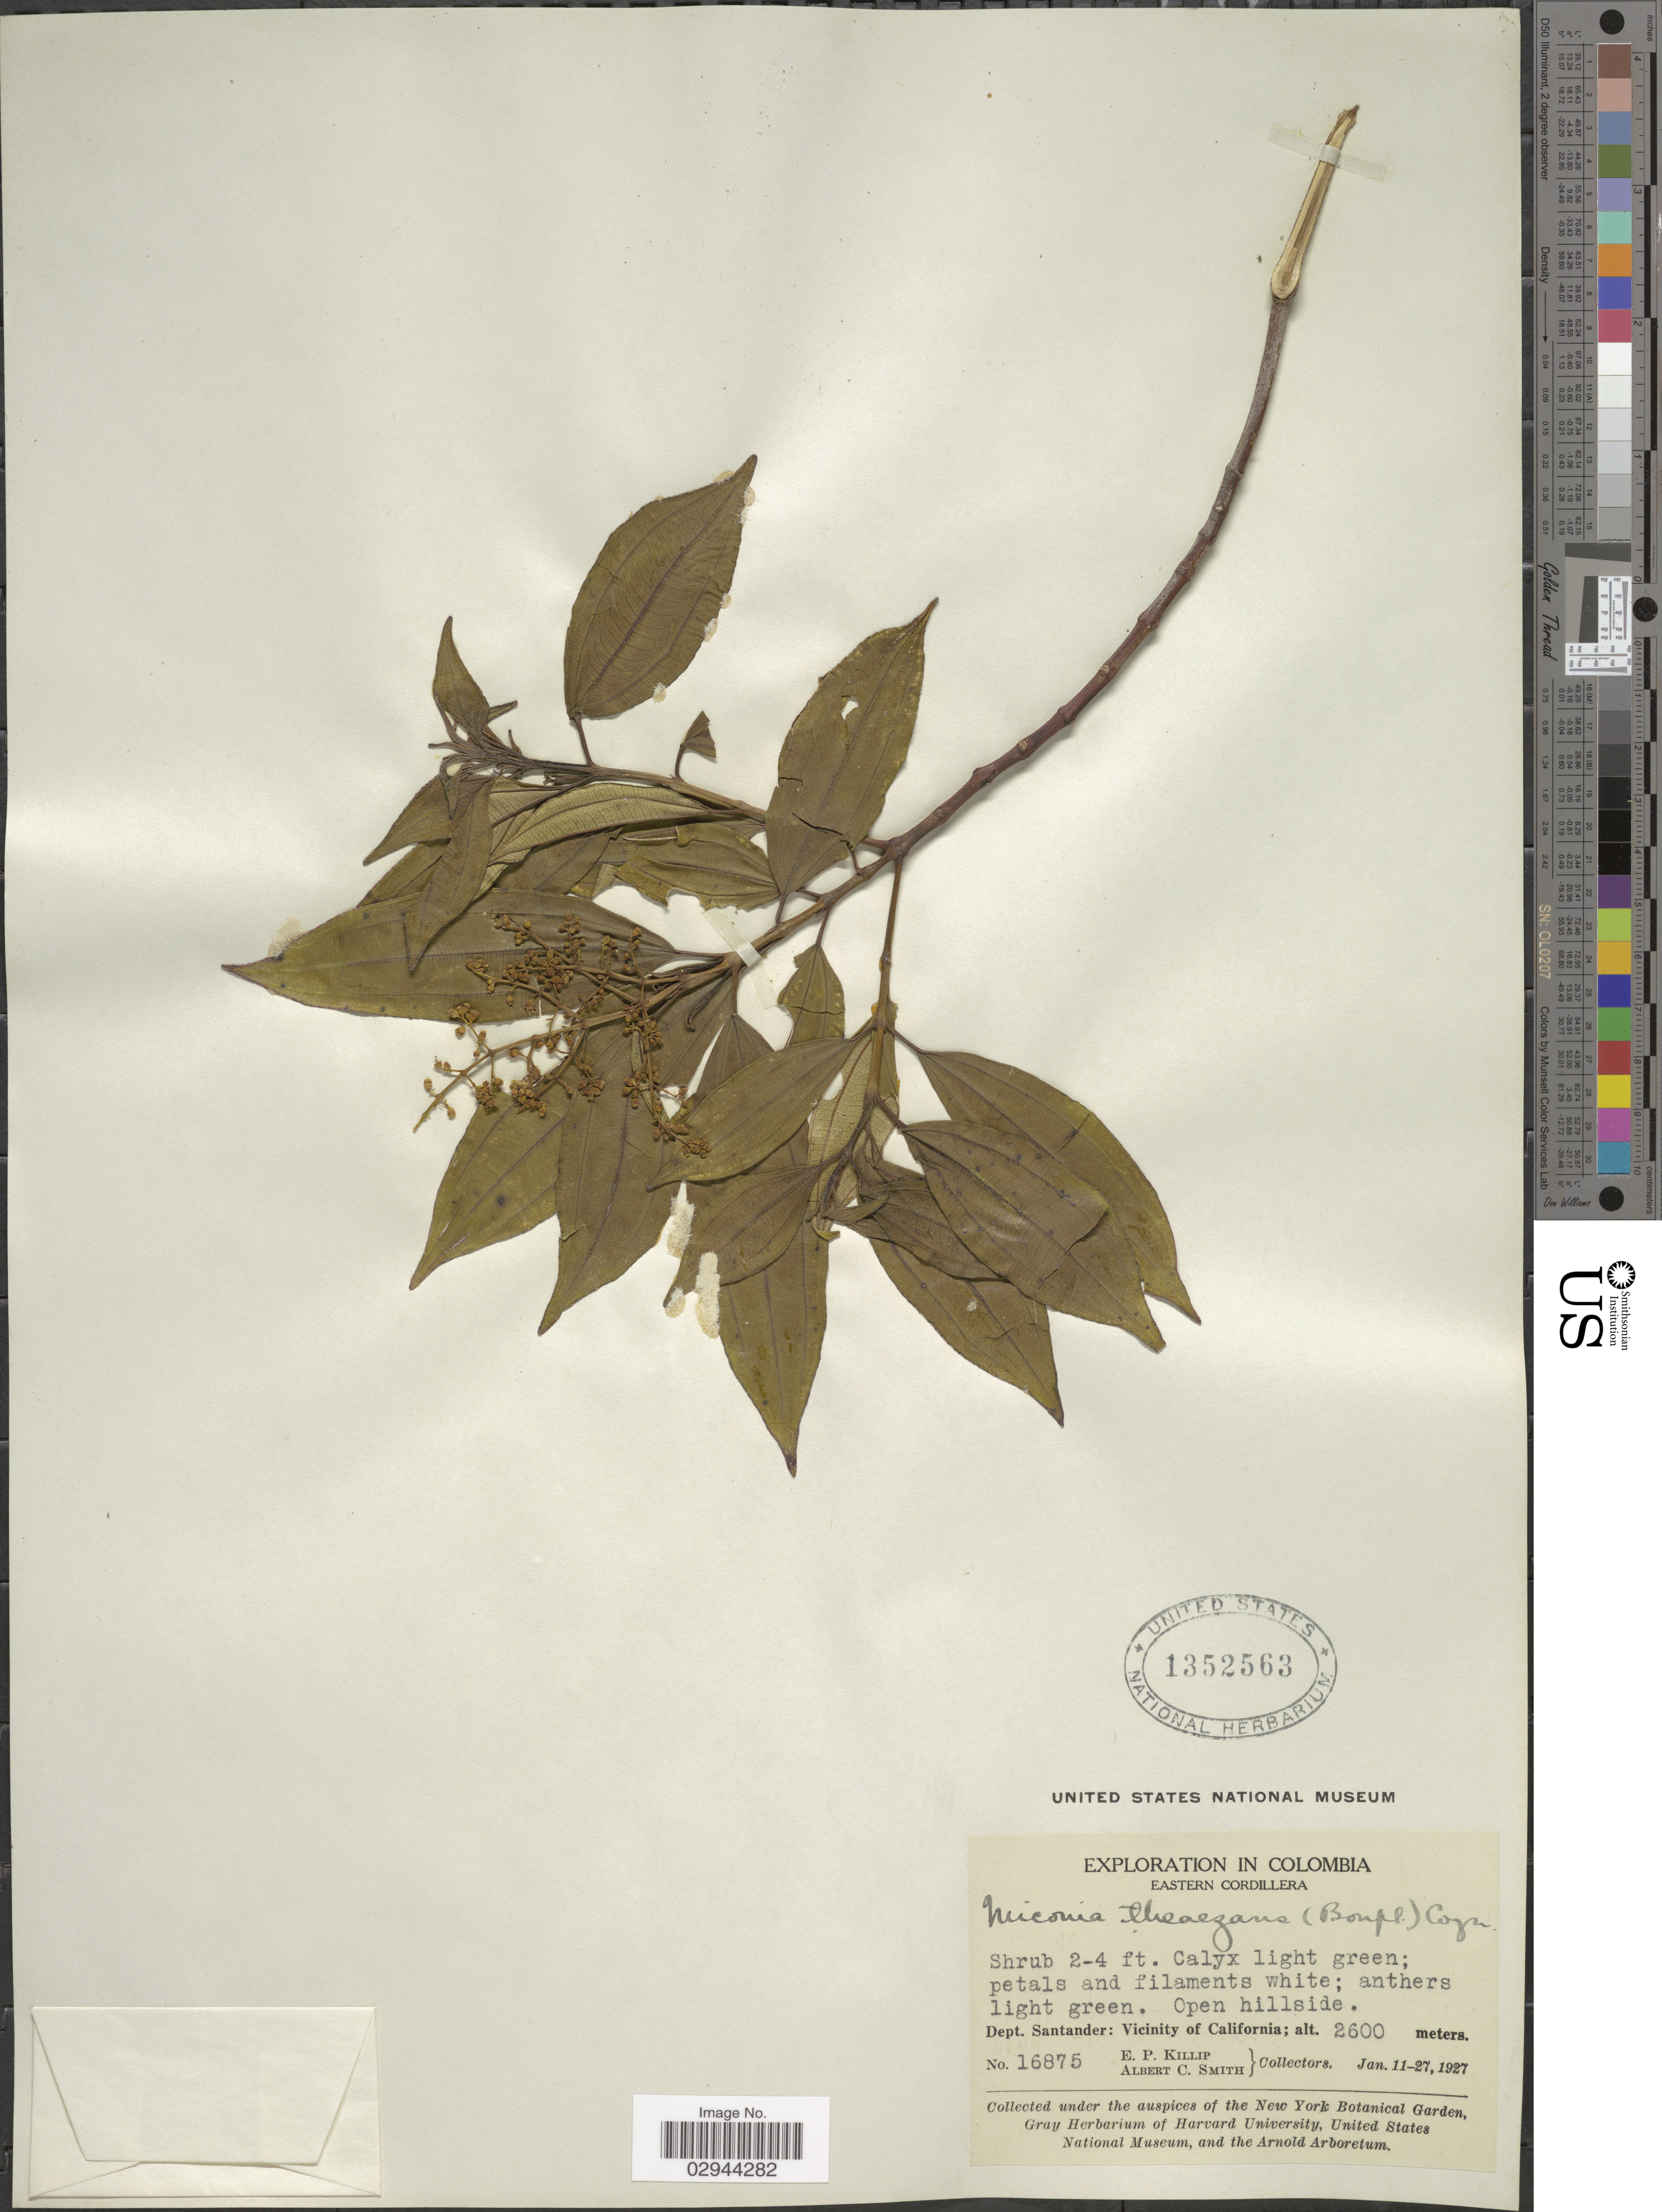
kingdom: Plantae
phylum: Tracheophyta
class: Magnoliopsida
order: Myrtales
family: Melastomataceae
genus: Miconia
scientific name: Miconia theizans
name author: (Bonpl.) Cogn.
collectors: E. P. Killip & A. C. Smith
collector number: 16875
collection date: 1927-01-11/1927-01-27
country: Colombia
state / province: Santander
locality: Eastern Cordillera, Dept. Santander, Vicinity of California.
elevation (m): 2600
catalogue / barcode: US 1352563